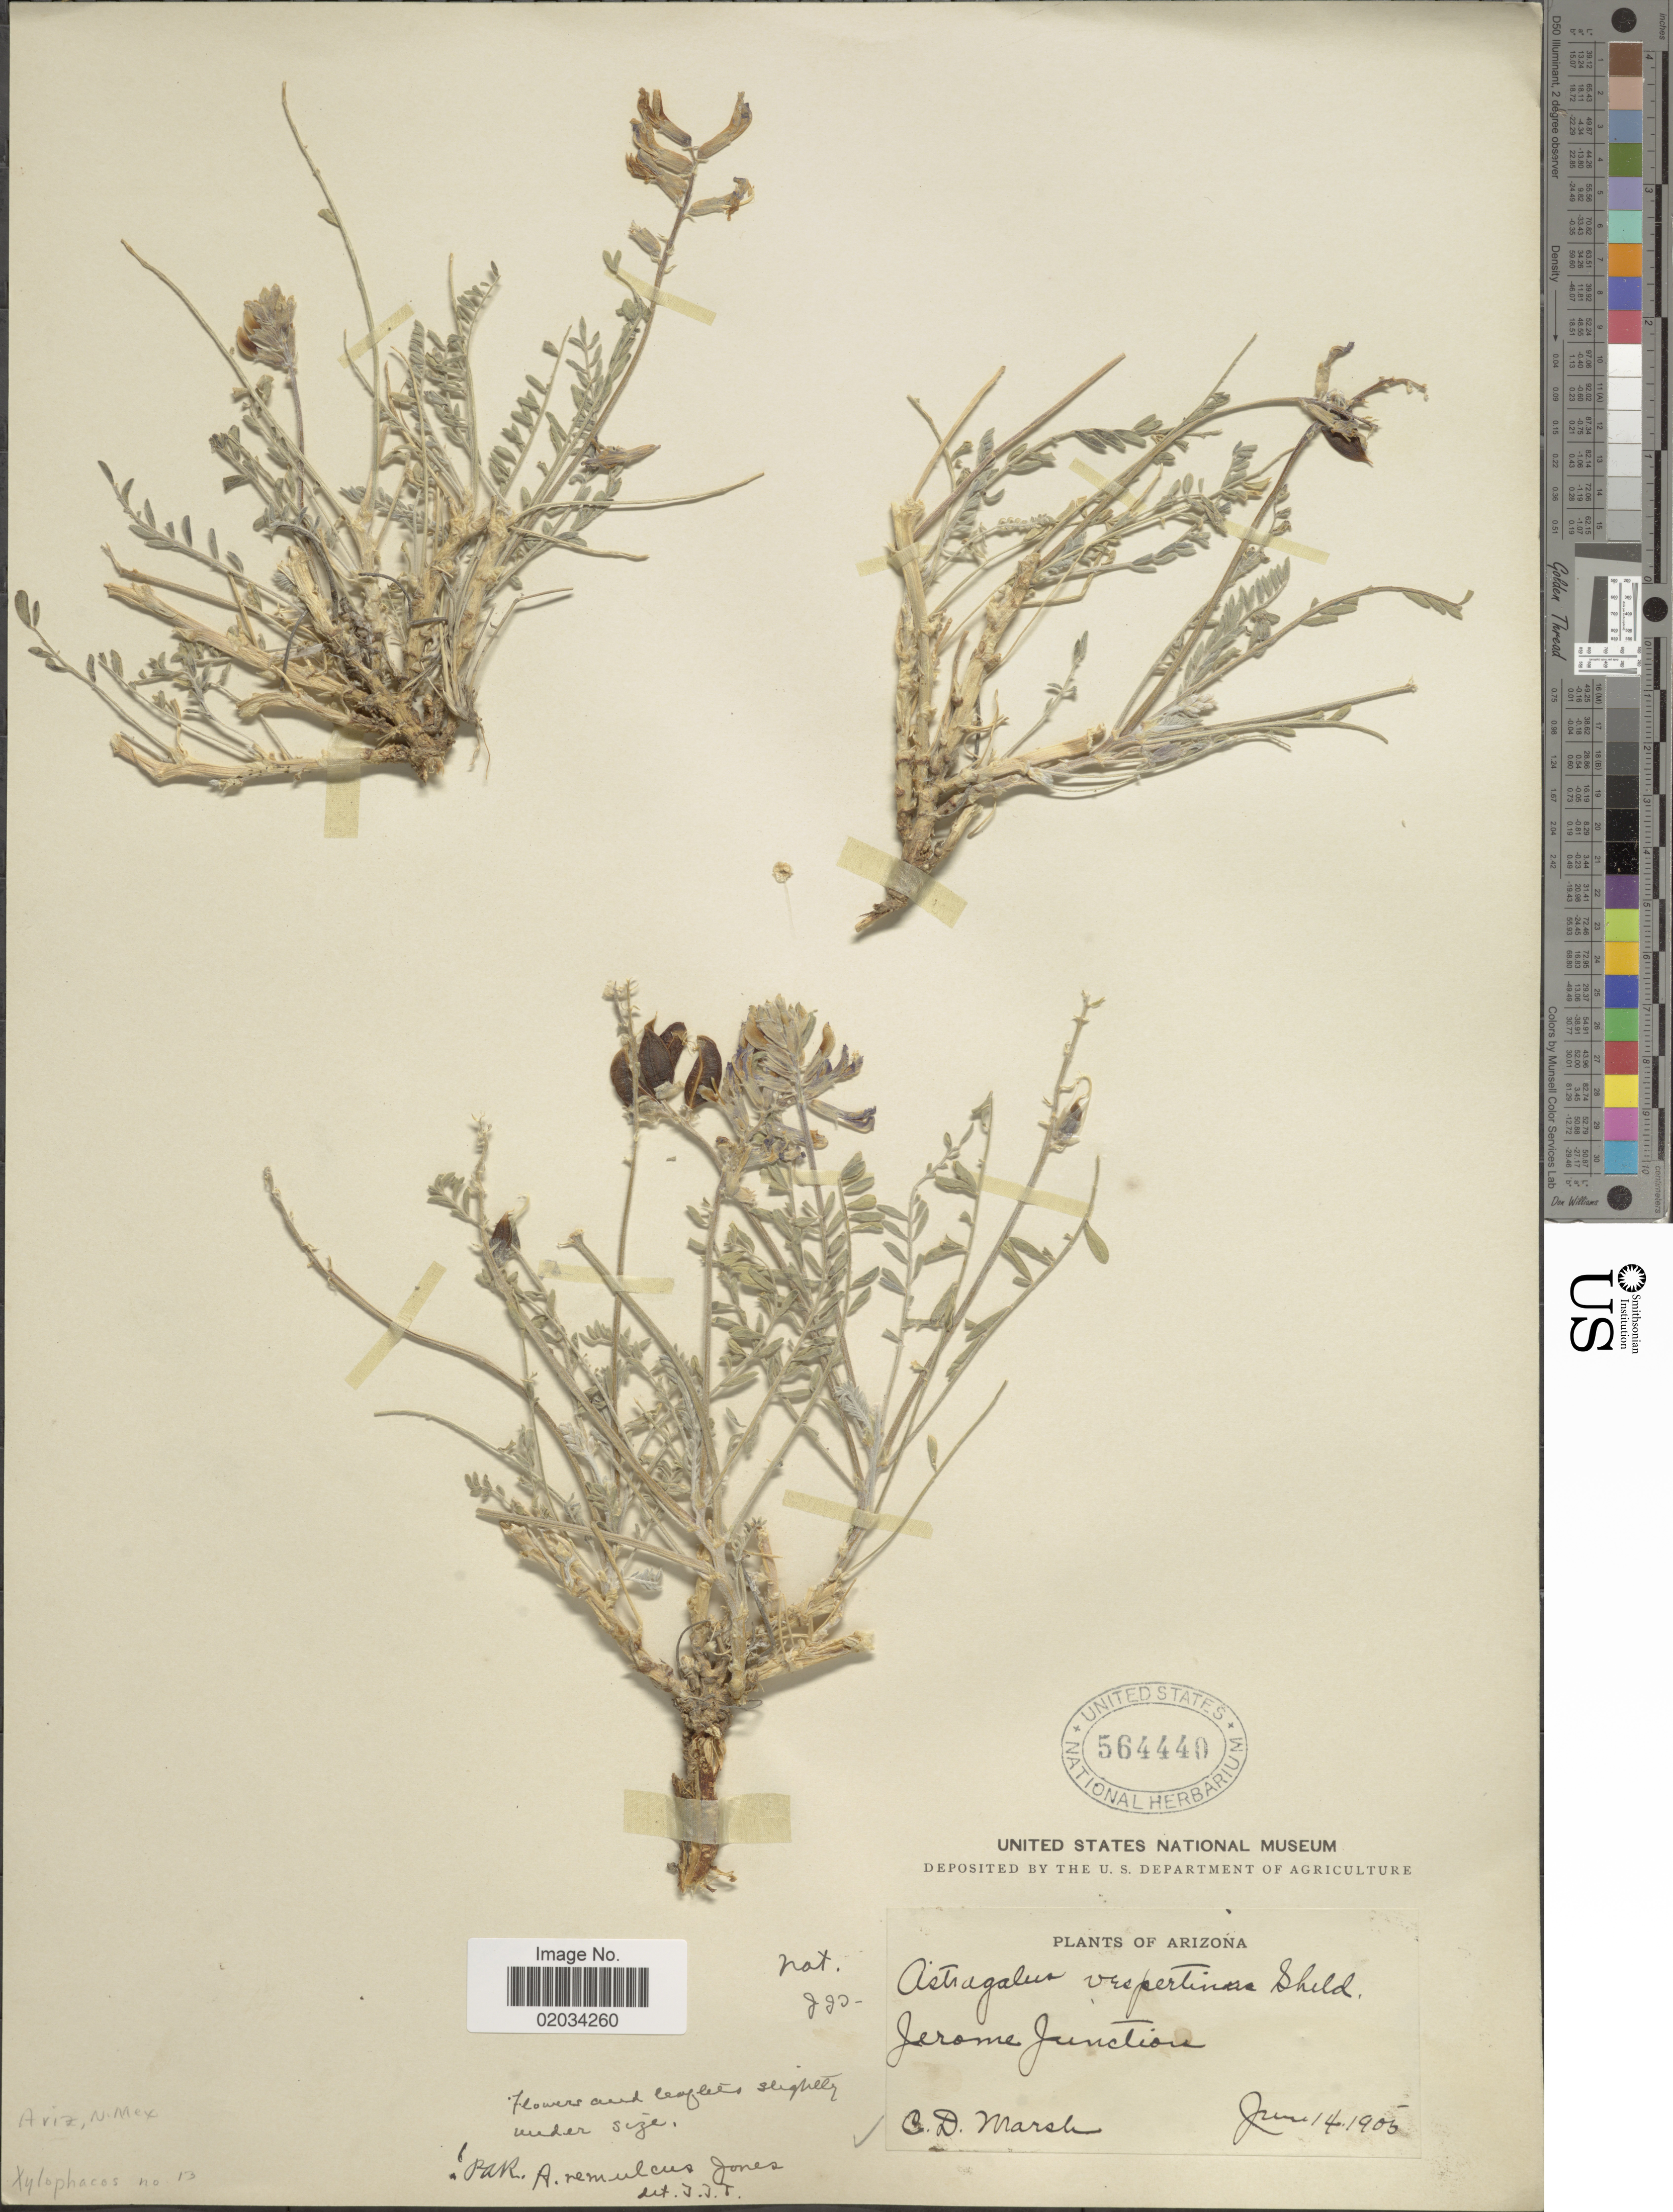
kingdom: Plantae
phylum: Tracheophyta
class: Magnoliopsida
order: Fabales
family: Fabaceae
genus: Astragalus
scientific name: Astragalus remulcus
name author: M.E. Jones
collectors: C. D. Marsh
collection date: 1905-06-14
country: United States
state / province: Arizona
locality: Jerome Junction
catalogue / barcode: US 564440